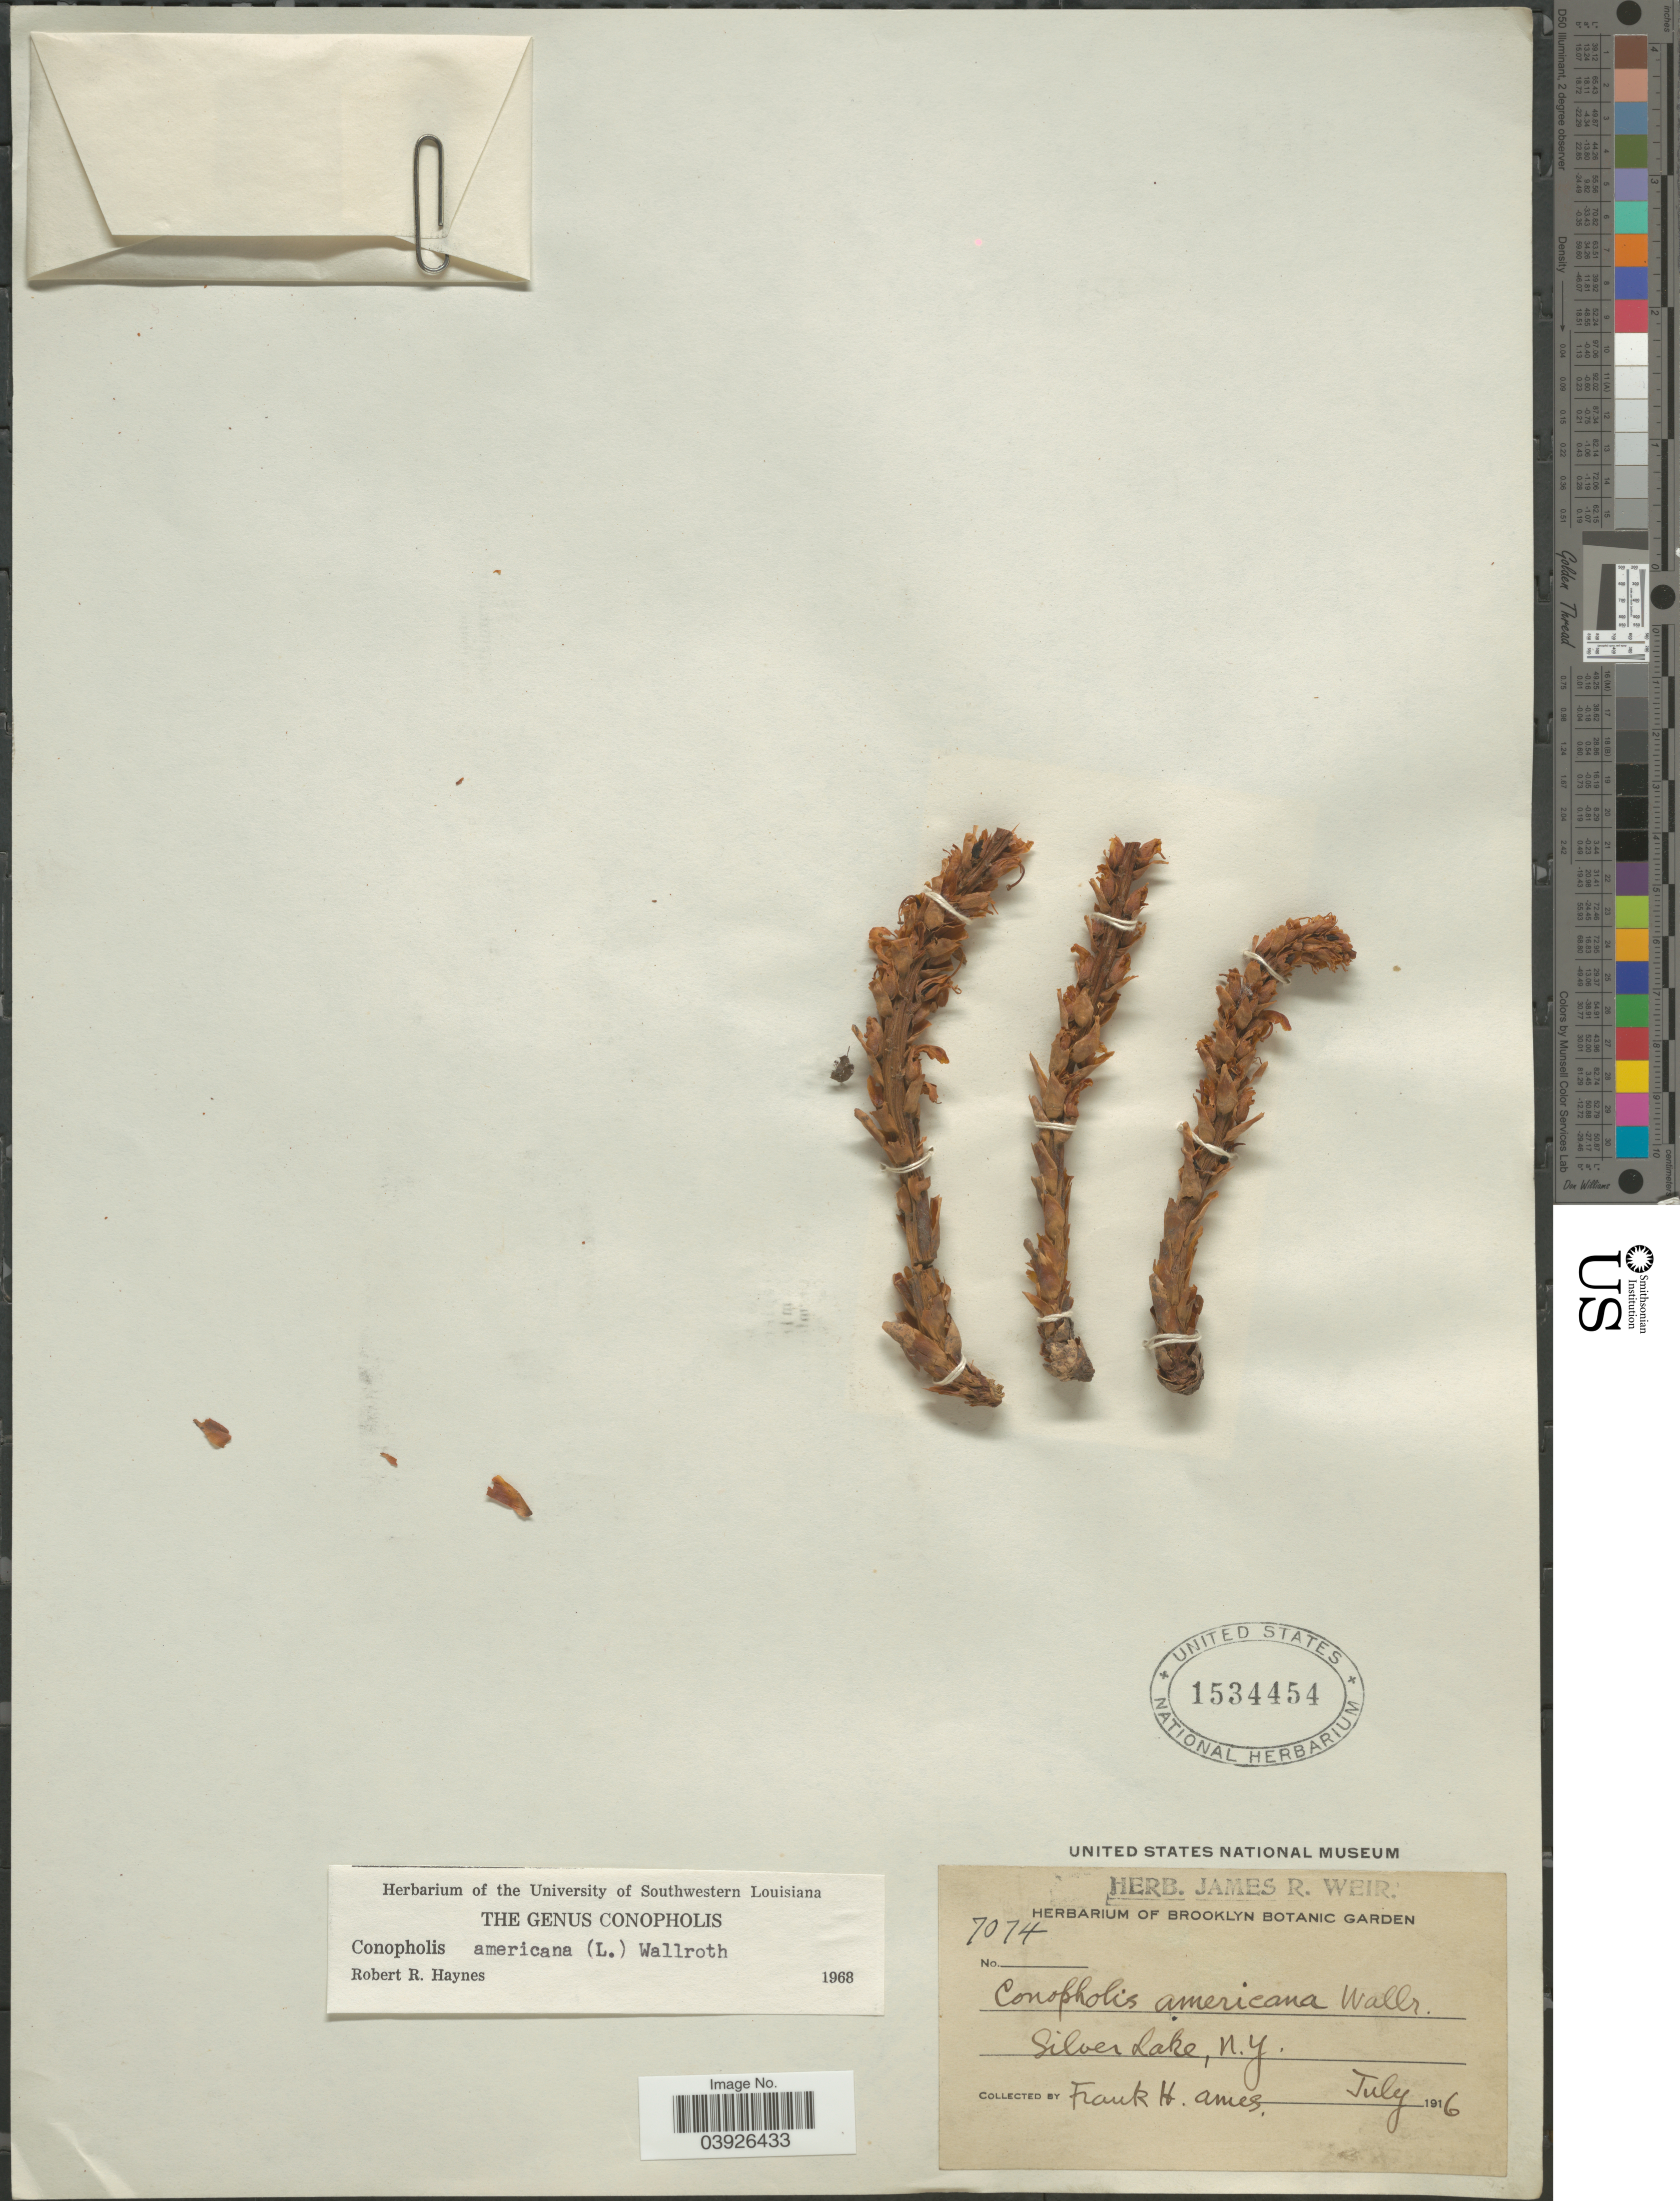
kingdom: Plantae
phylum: Tracheophyta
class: Magnoliopsida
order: Lamiales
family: Orobanchaceae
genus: Conopholis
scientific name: Conopholis americana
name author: (L. f.) Wallr.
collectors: F. Ames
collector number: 7074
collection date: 1916-07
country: United States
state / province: New York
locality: Silver Lake.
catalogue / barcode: US 1534454